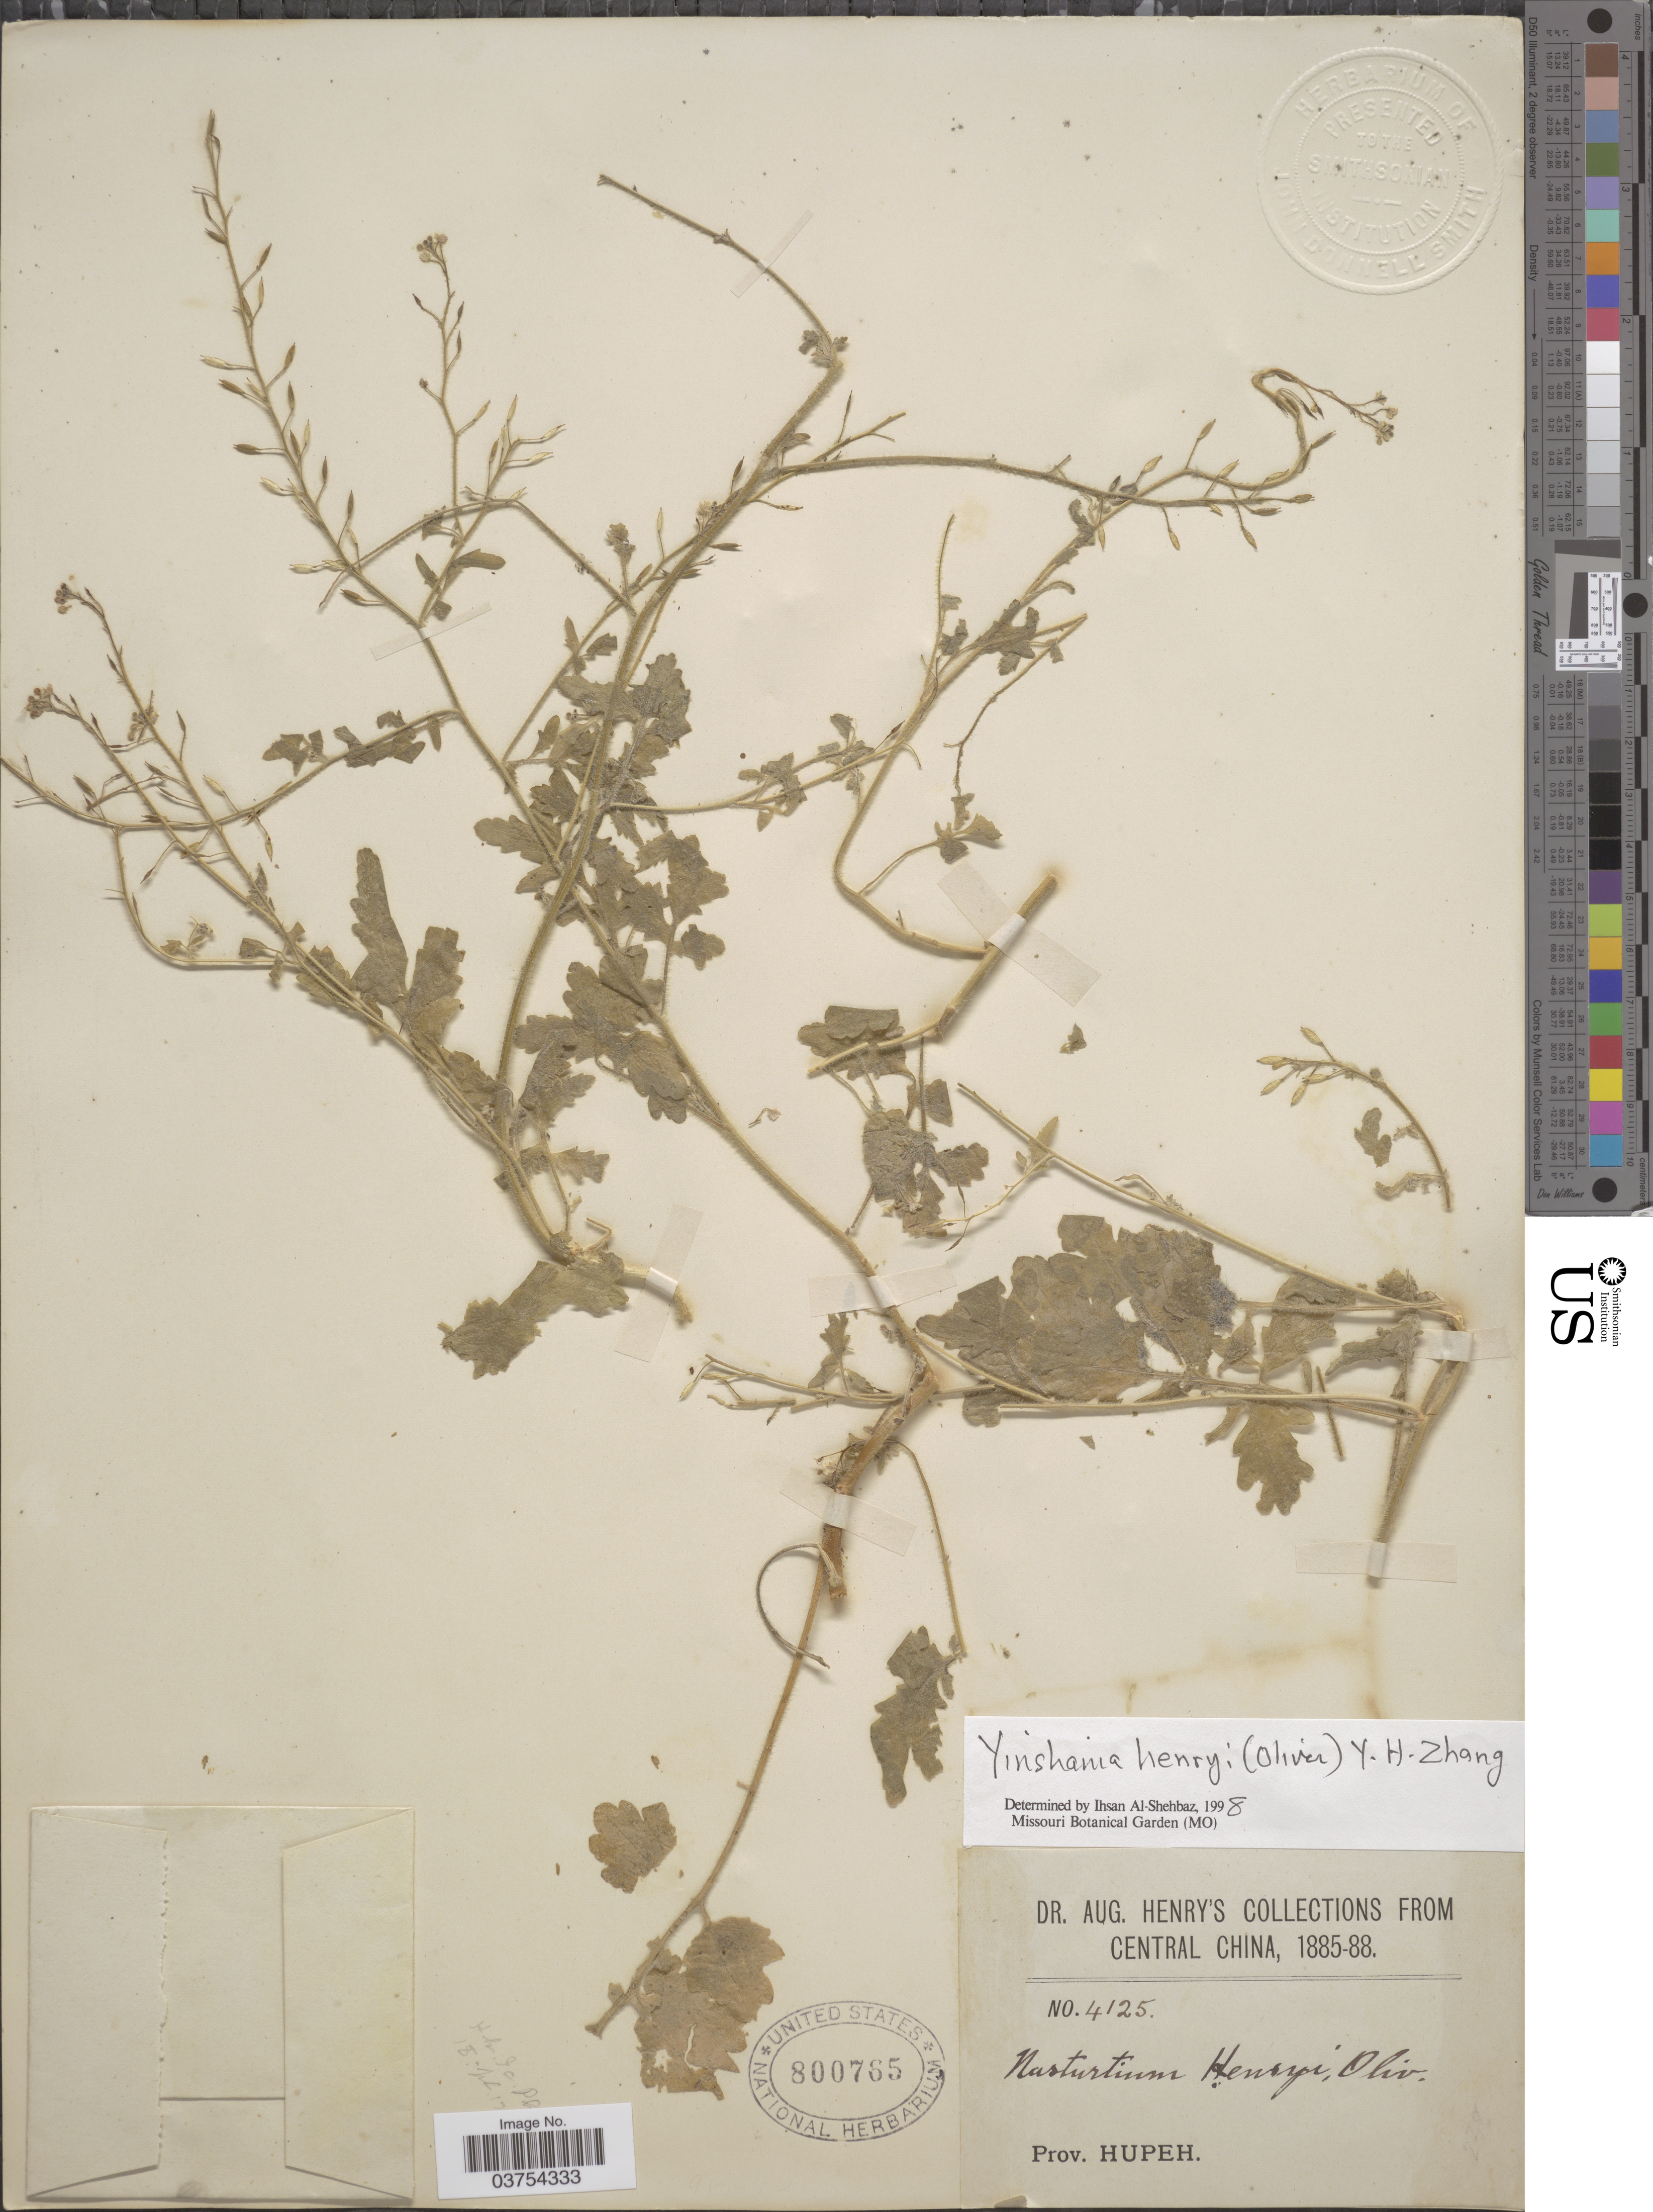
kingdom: Plantae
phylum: Tracheophyta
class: Magnoliopsida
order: Brassicales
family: Brassicaceae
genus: Yinshania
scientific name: Yinshania henryi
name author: (Oliv.) Y.H. Zhang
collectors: A. Henry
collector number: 4125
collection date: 1885/1888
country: China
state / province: Hubei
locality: Central China. Prov. Hueph.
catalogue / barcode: US 800765